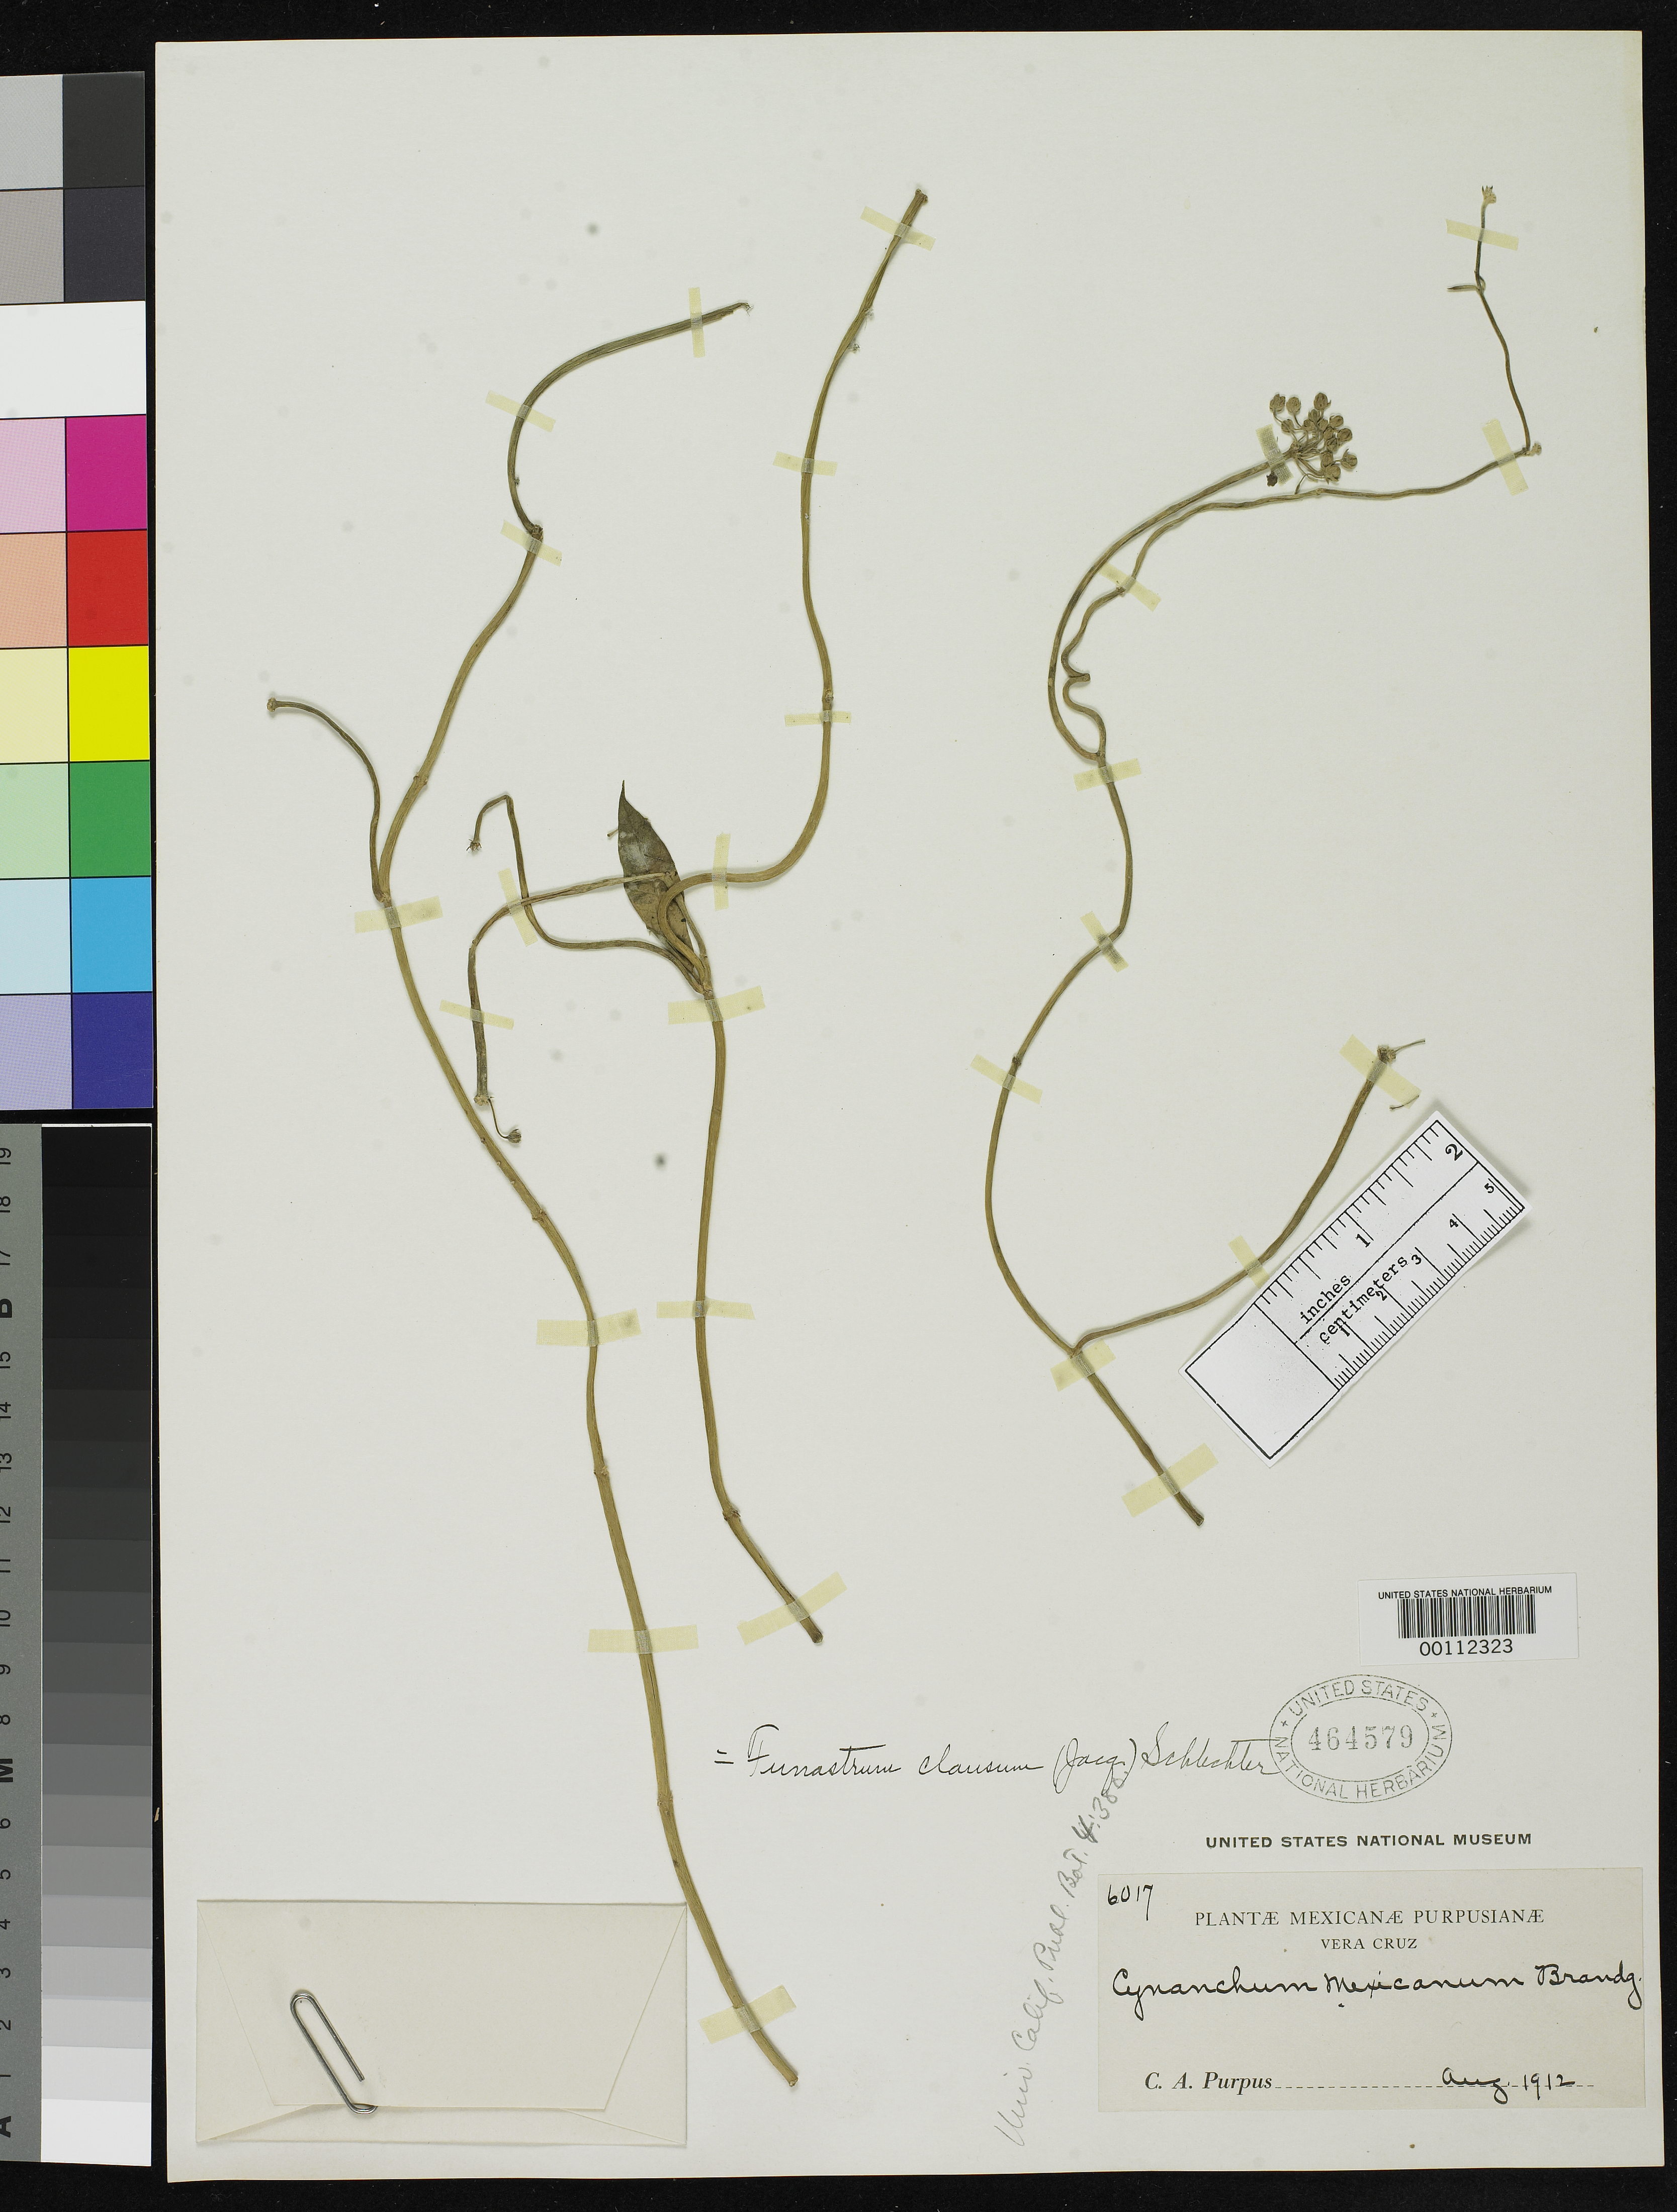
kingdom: Plantae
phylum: Tracheophyta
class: Magnoliopsida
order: Gentianales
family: Apocynaceae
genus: Cynanchum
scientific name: Cynanchum mexicanum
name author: Brandegee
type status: Isotype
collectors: C. A. Purpus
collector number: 6017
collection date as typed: Aug 1912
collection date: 1912-08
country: Mexico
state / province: Veracruz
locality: Ban.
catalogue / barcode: US 464579